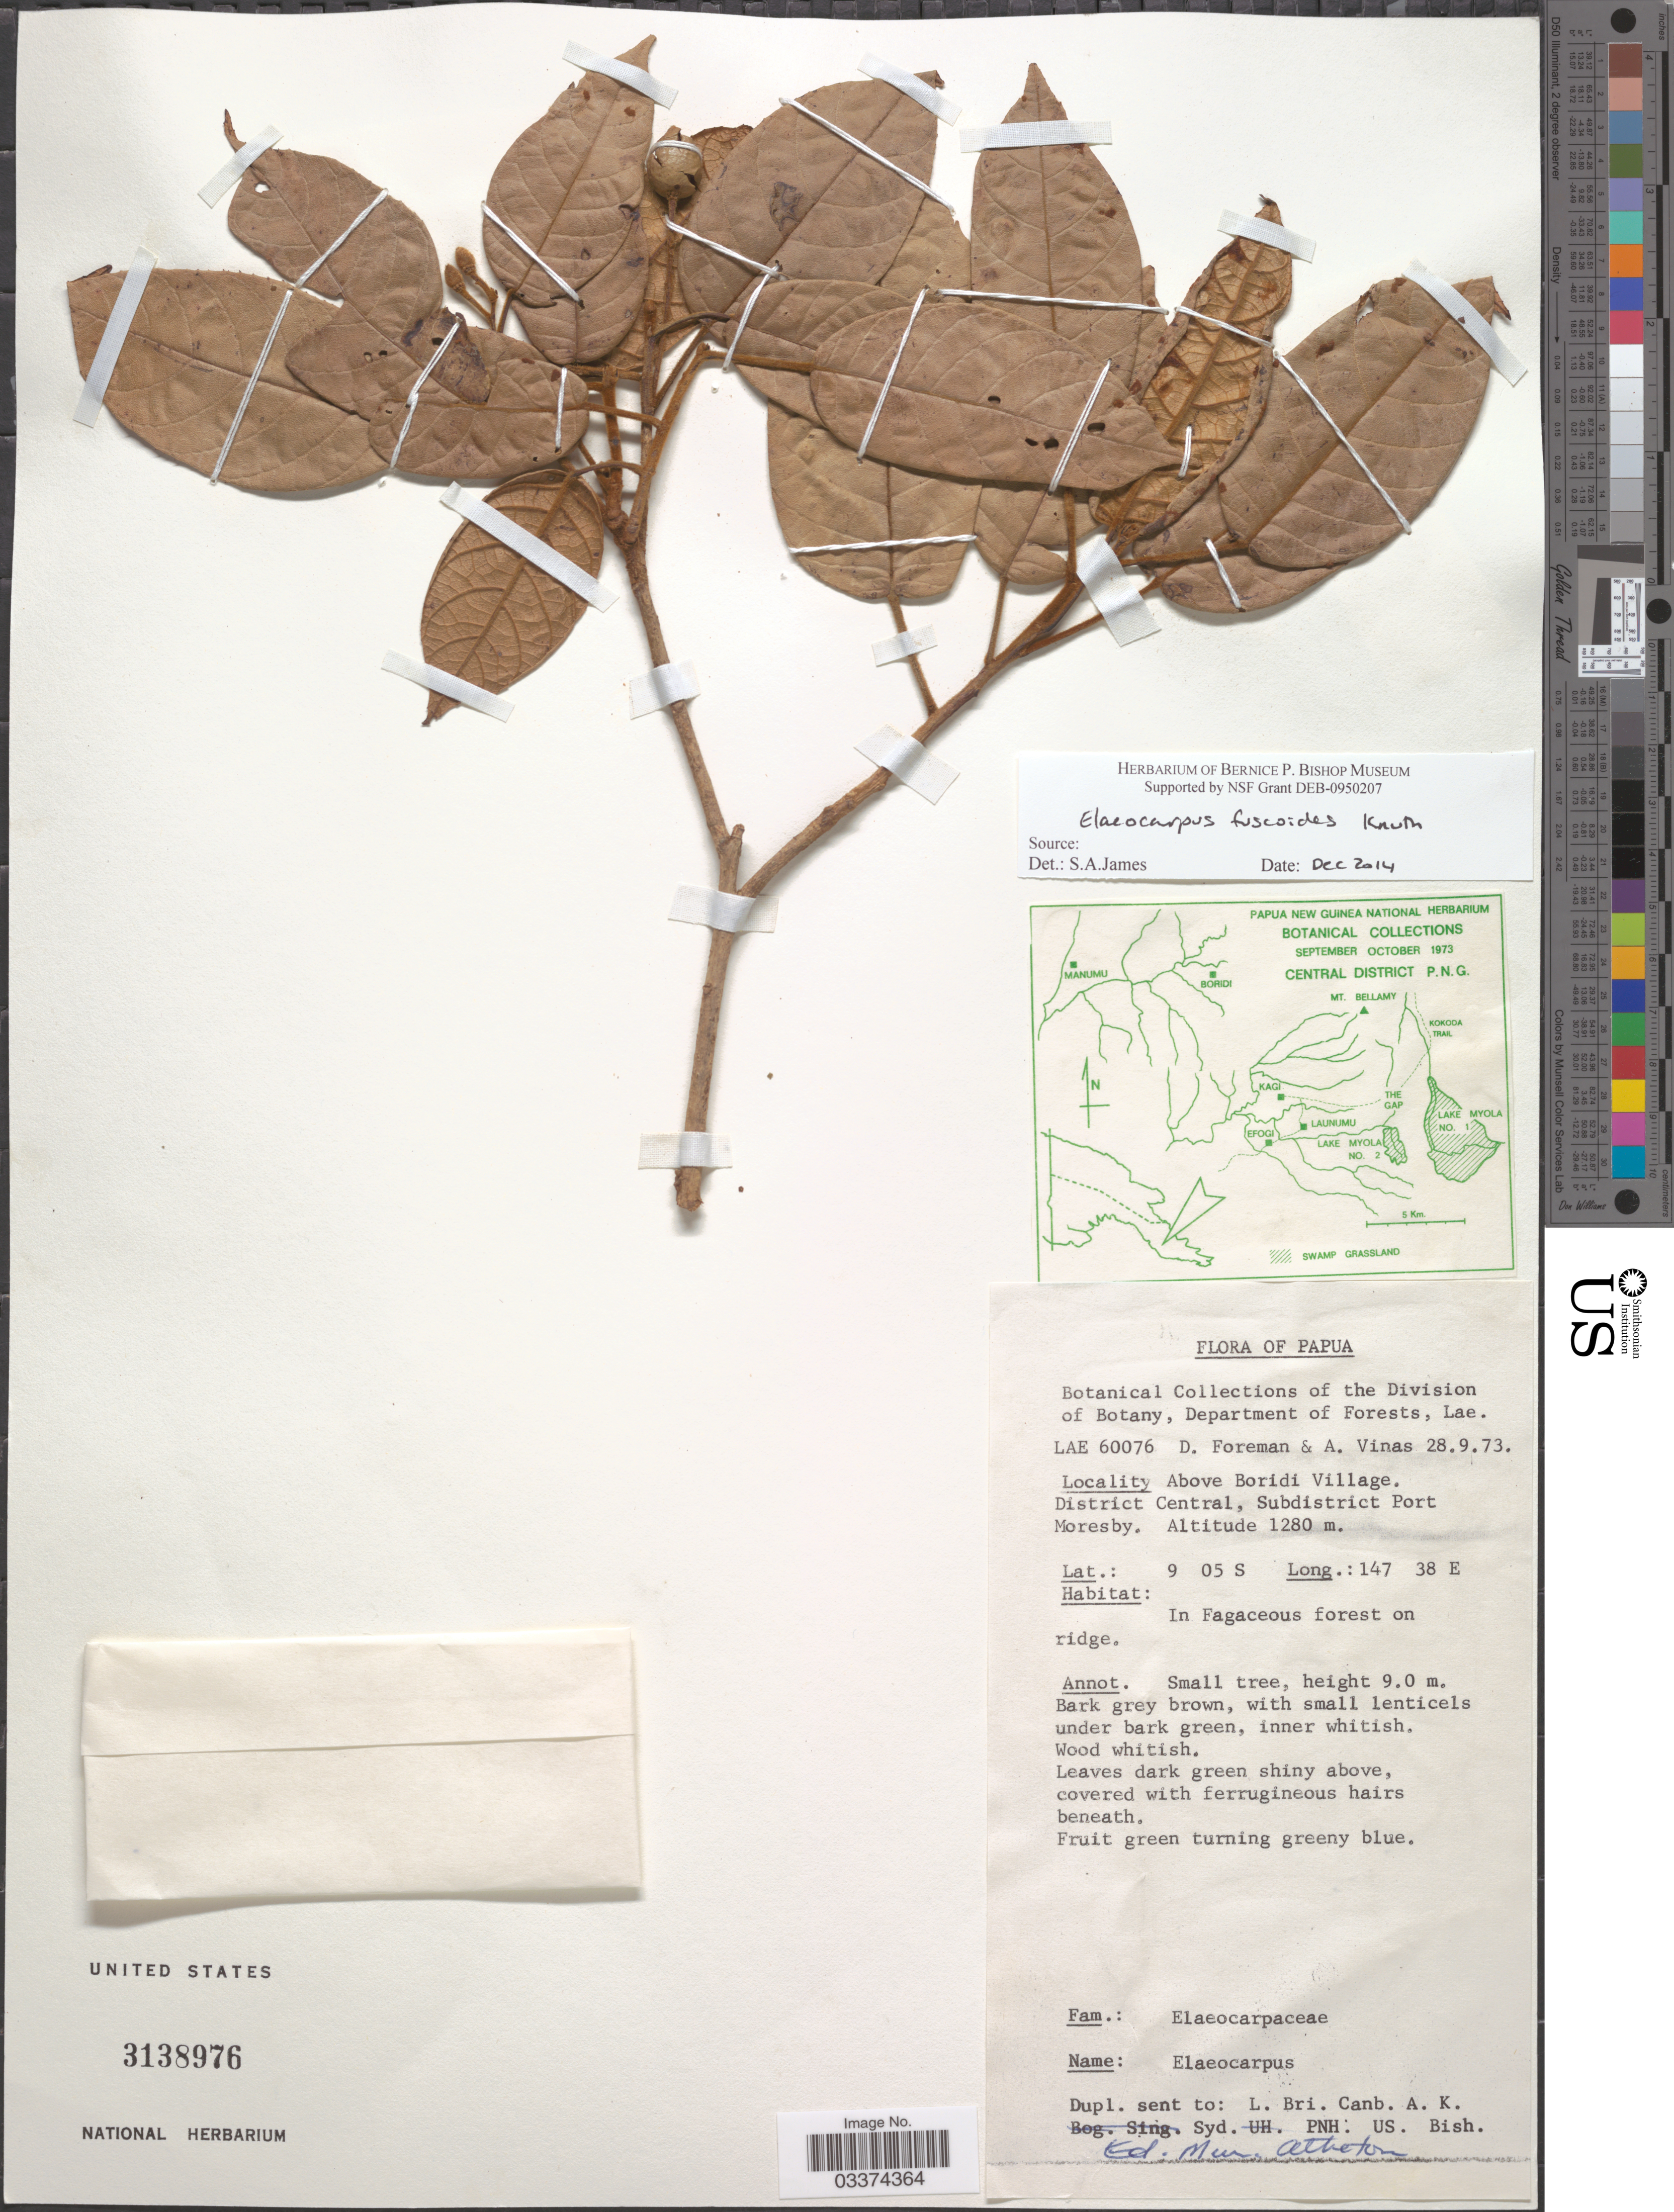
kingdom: Plantae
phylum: Tracheophyta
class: Magnoliopsida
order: Oxalidales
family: Elaeocarpaceae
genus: Elaeocarpus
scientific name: Elaeocarpus fuscoides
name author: R. Knuth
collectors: D. Foreman & A. Vinas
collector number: LAE60076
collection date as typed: Transcribed d/m/y: 28/9/73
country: Papua New Guinea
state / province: Central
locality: Papua, Above Boridi Village. District Central, Subdistrict Port Moresby.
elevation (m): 1280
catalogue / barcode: US 3138976